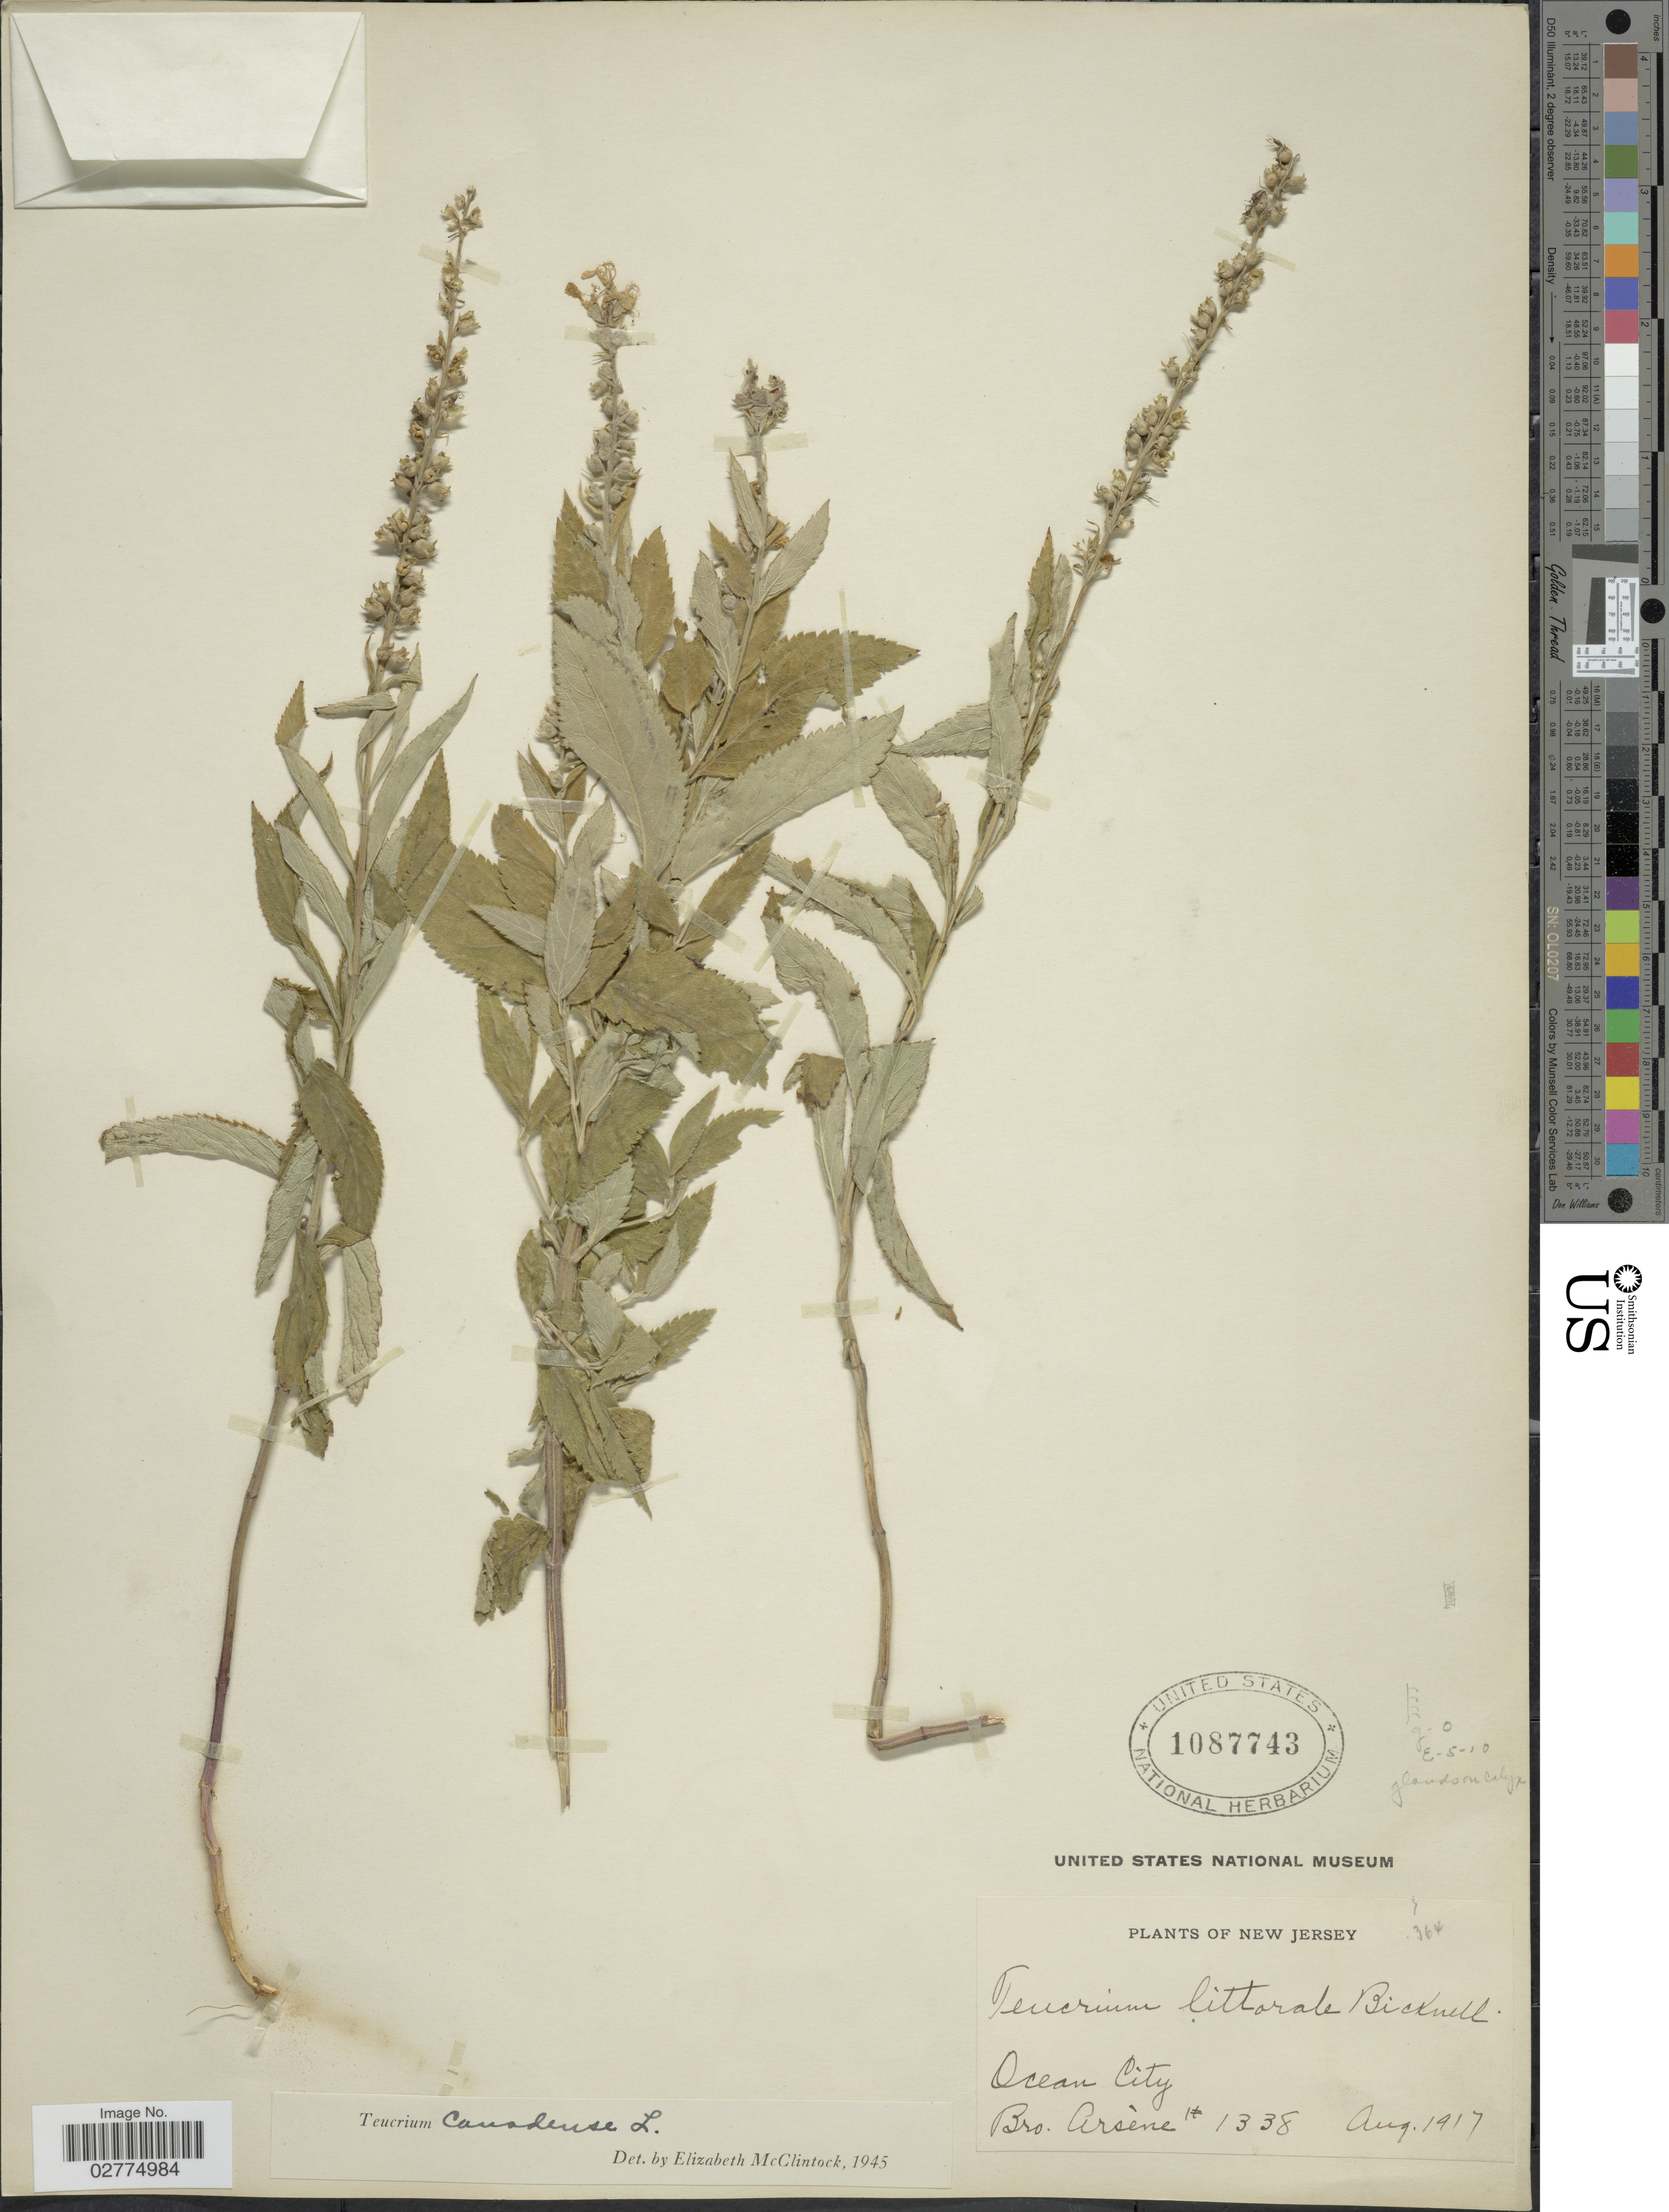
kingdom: Plantae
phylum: Tracheophyta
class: Magnoliopsida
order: Lamiales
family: Lamiaceae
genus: Teucrium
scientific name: Teucrium canadense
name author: L.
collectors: F. Hyacinth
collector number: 1338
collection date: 1917-08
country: United States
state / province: New Jersey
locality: Ocean City.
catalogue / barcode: US 1087743